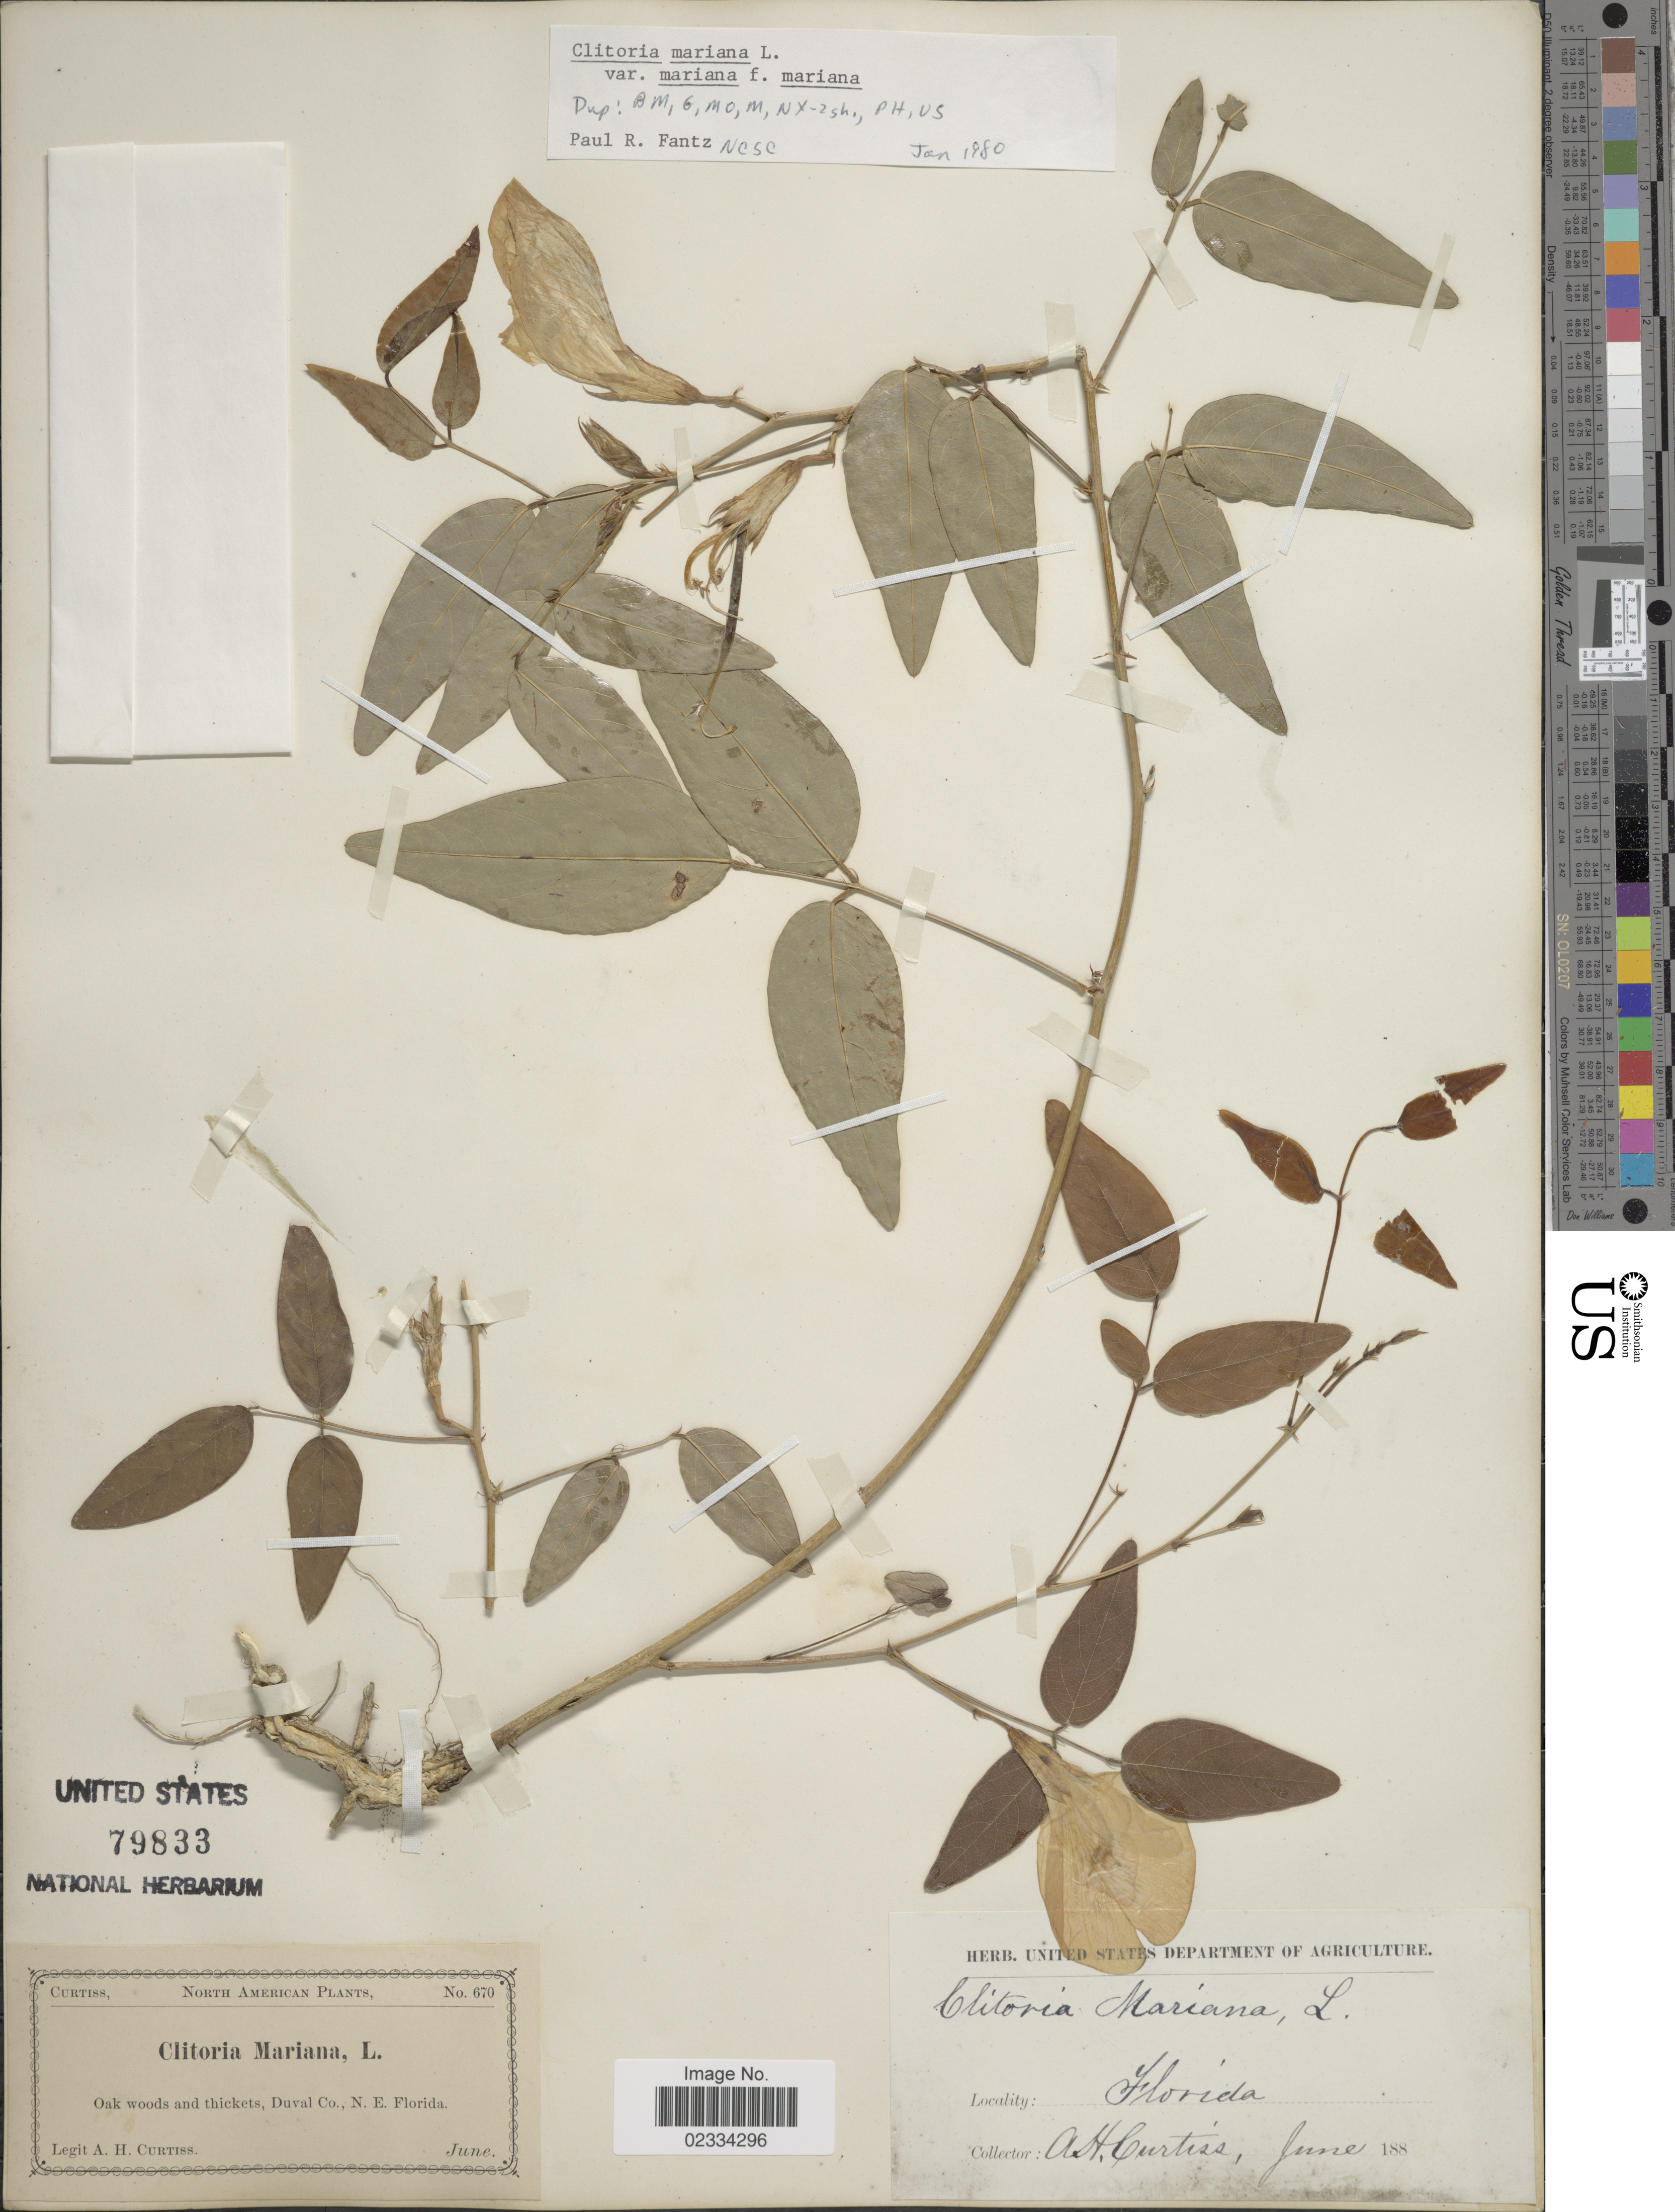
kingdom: Plantae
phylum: Tracheophyta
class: Magnoliopsida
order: Fabales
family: Fabaceae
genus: Clitoria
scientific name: Clitoria mariana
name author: L.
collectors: A. H. Curtiss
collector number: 670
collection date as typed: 188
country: United States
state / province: Florida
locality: Duval Co., N. E. Florida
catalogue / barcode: US 79833